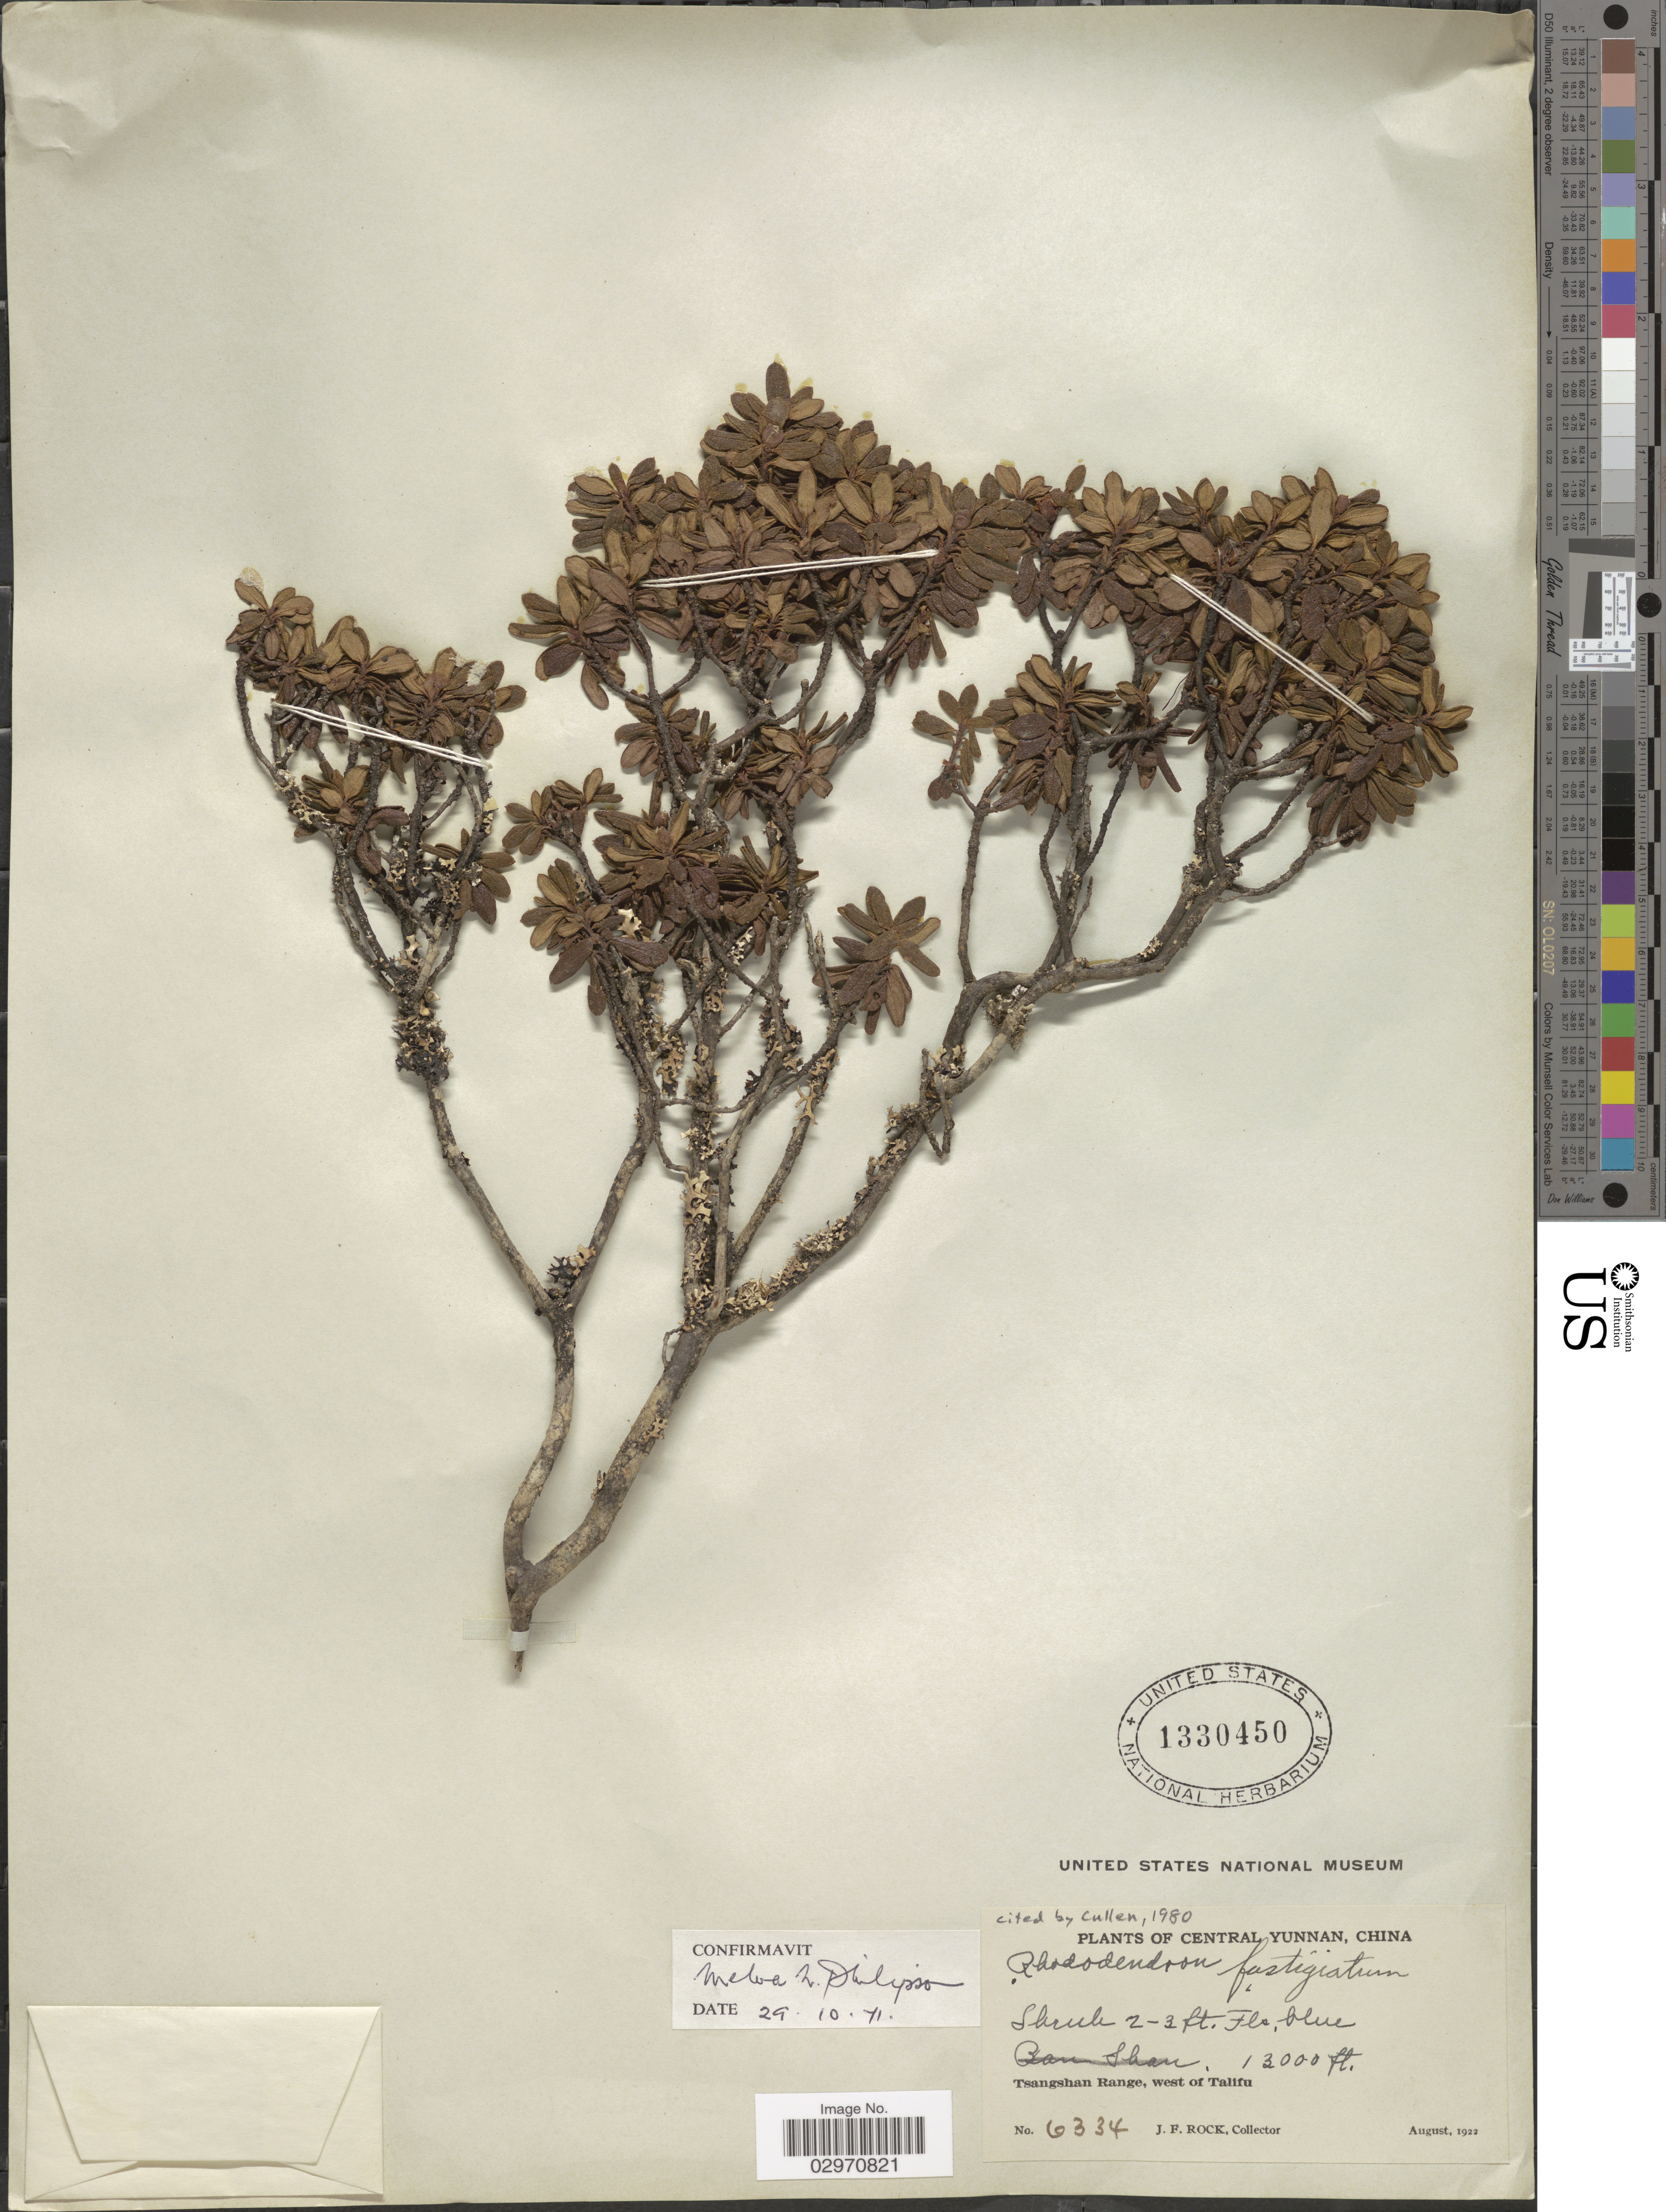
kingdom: Plantae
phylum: Tracheophyta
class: Magnoliopsida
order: Ericales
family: Ericaceae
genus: Rhododendron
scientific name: Rhododendron fastigiatum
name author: Franch.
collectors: J. Rock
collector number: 6334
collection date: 1922-08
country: China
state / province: Yunnan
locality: Central Yunnan, Tsangshan Range, west of Talifu.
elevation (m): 3962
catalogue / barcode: US 1330450